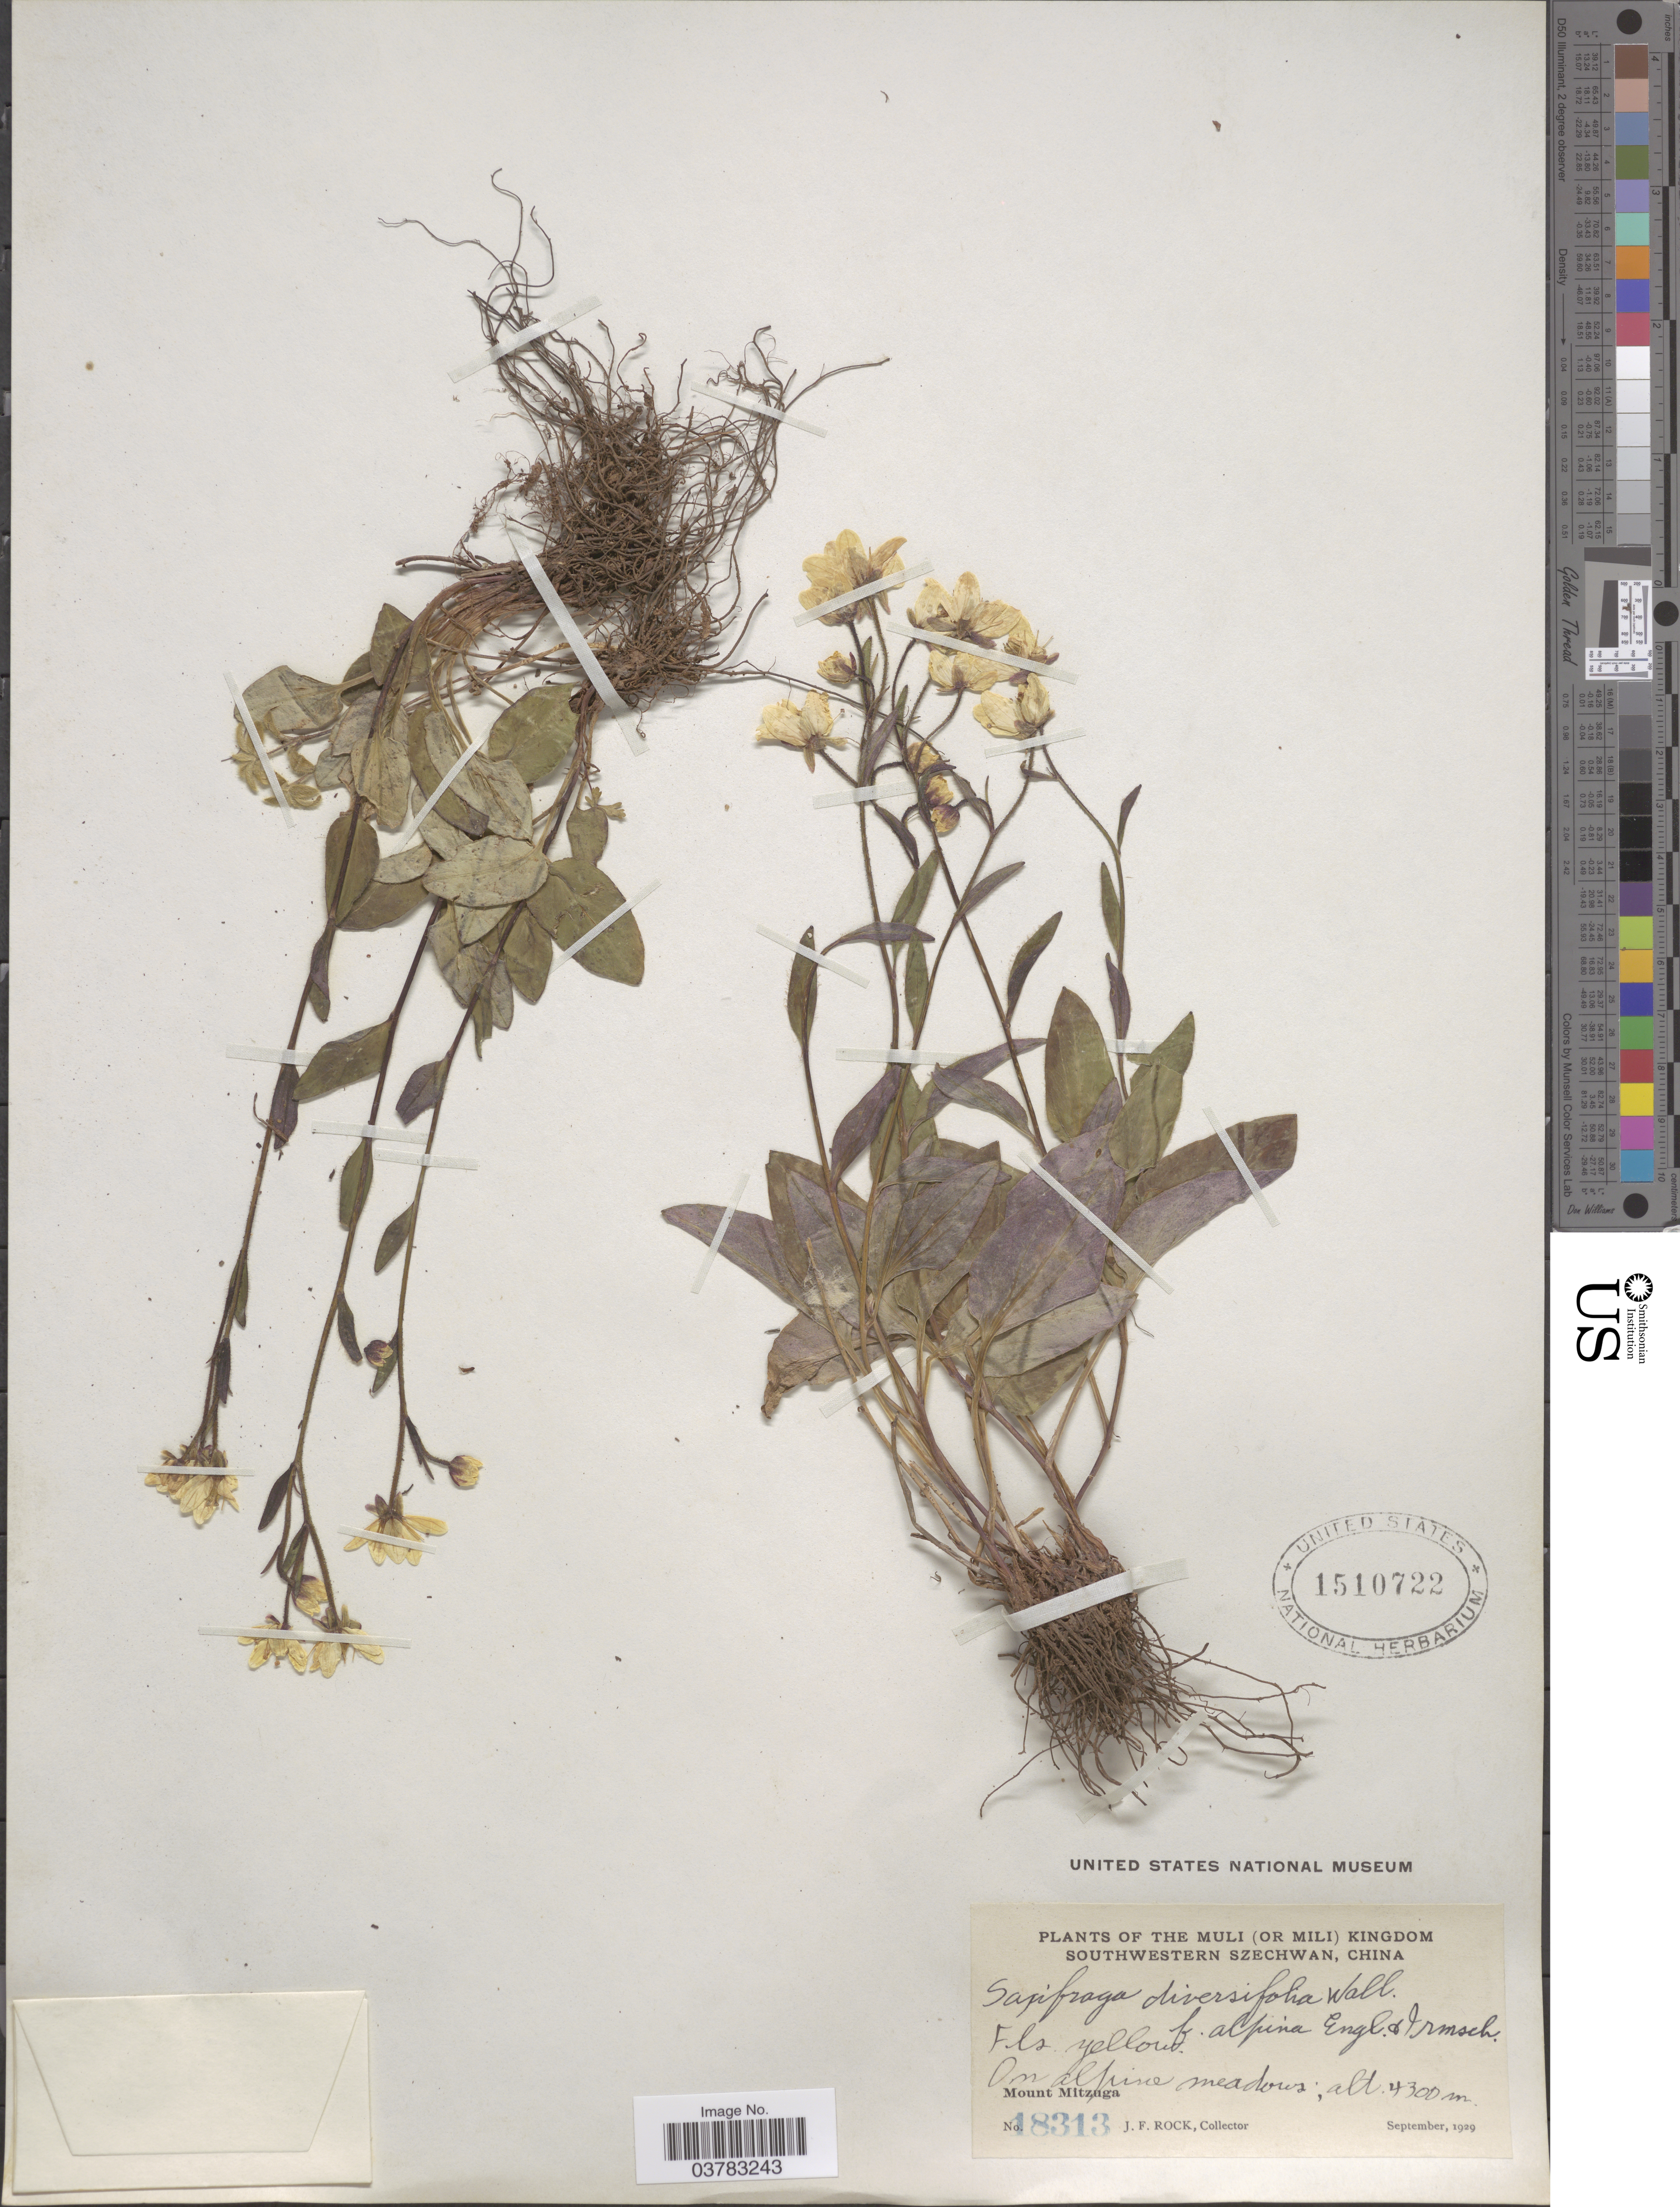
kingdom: Plantae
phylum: Tracheophyta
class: Magnoliopsida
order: Saxifragales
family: Saxifragaceae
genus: Saxifraga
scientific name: Saxifraga diversifolia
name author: Wall.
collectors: J. Rock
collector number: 18313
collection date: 1929-09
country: China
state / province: Sichuan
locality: The Muli (or Mili) Kingdom Southwestern Szechwan. Mount Mitzuga.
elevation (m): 4300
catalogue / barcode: US 1510722